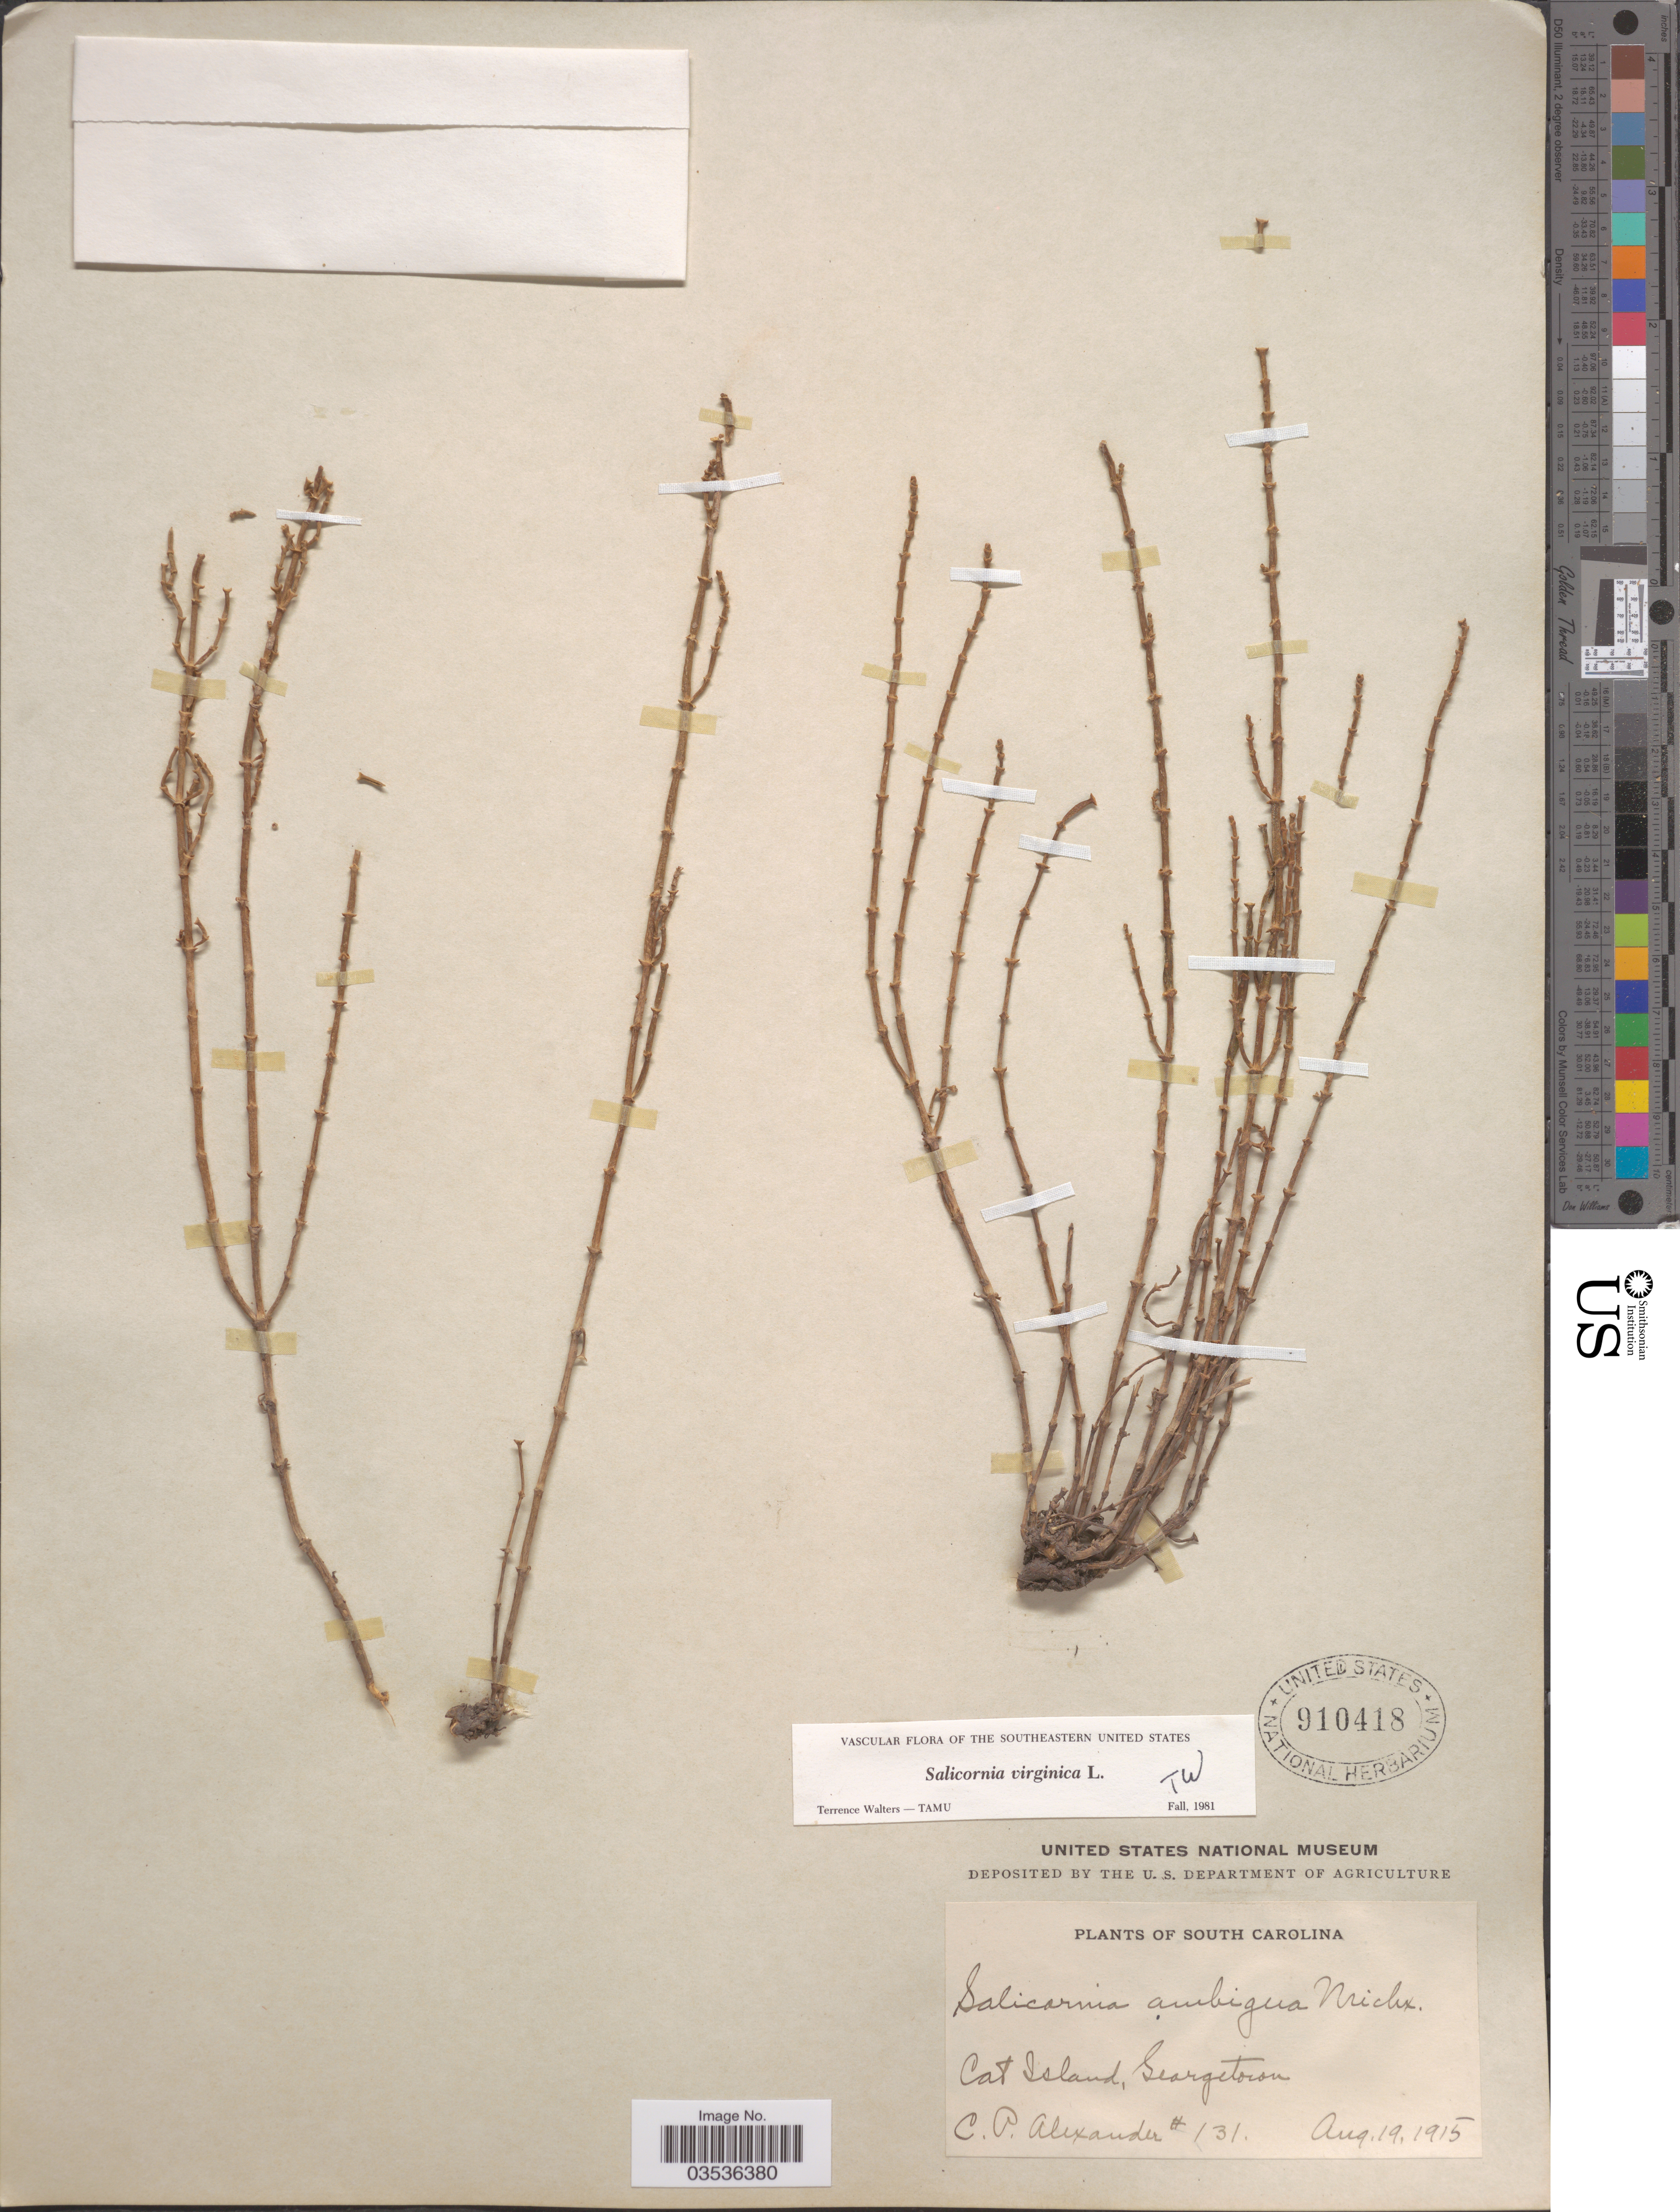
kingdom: Plantae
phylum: Tracheophyta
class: Magnoliopsida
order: Caryophyllales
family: Amaranthaceae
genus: Salicornia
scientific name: Salicornia ambigua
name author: Michx.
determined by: Strong, Mark T., (BOT), Smithsonian Institution - National Museum of Natural History (UNITED STATES)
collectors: C. P. Alexander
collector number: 131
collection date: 1915-08-19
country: United States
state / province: South Carolina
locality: Cat Island, Georgetown.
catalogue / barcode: US 910418